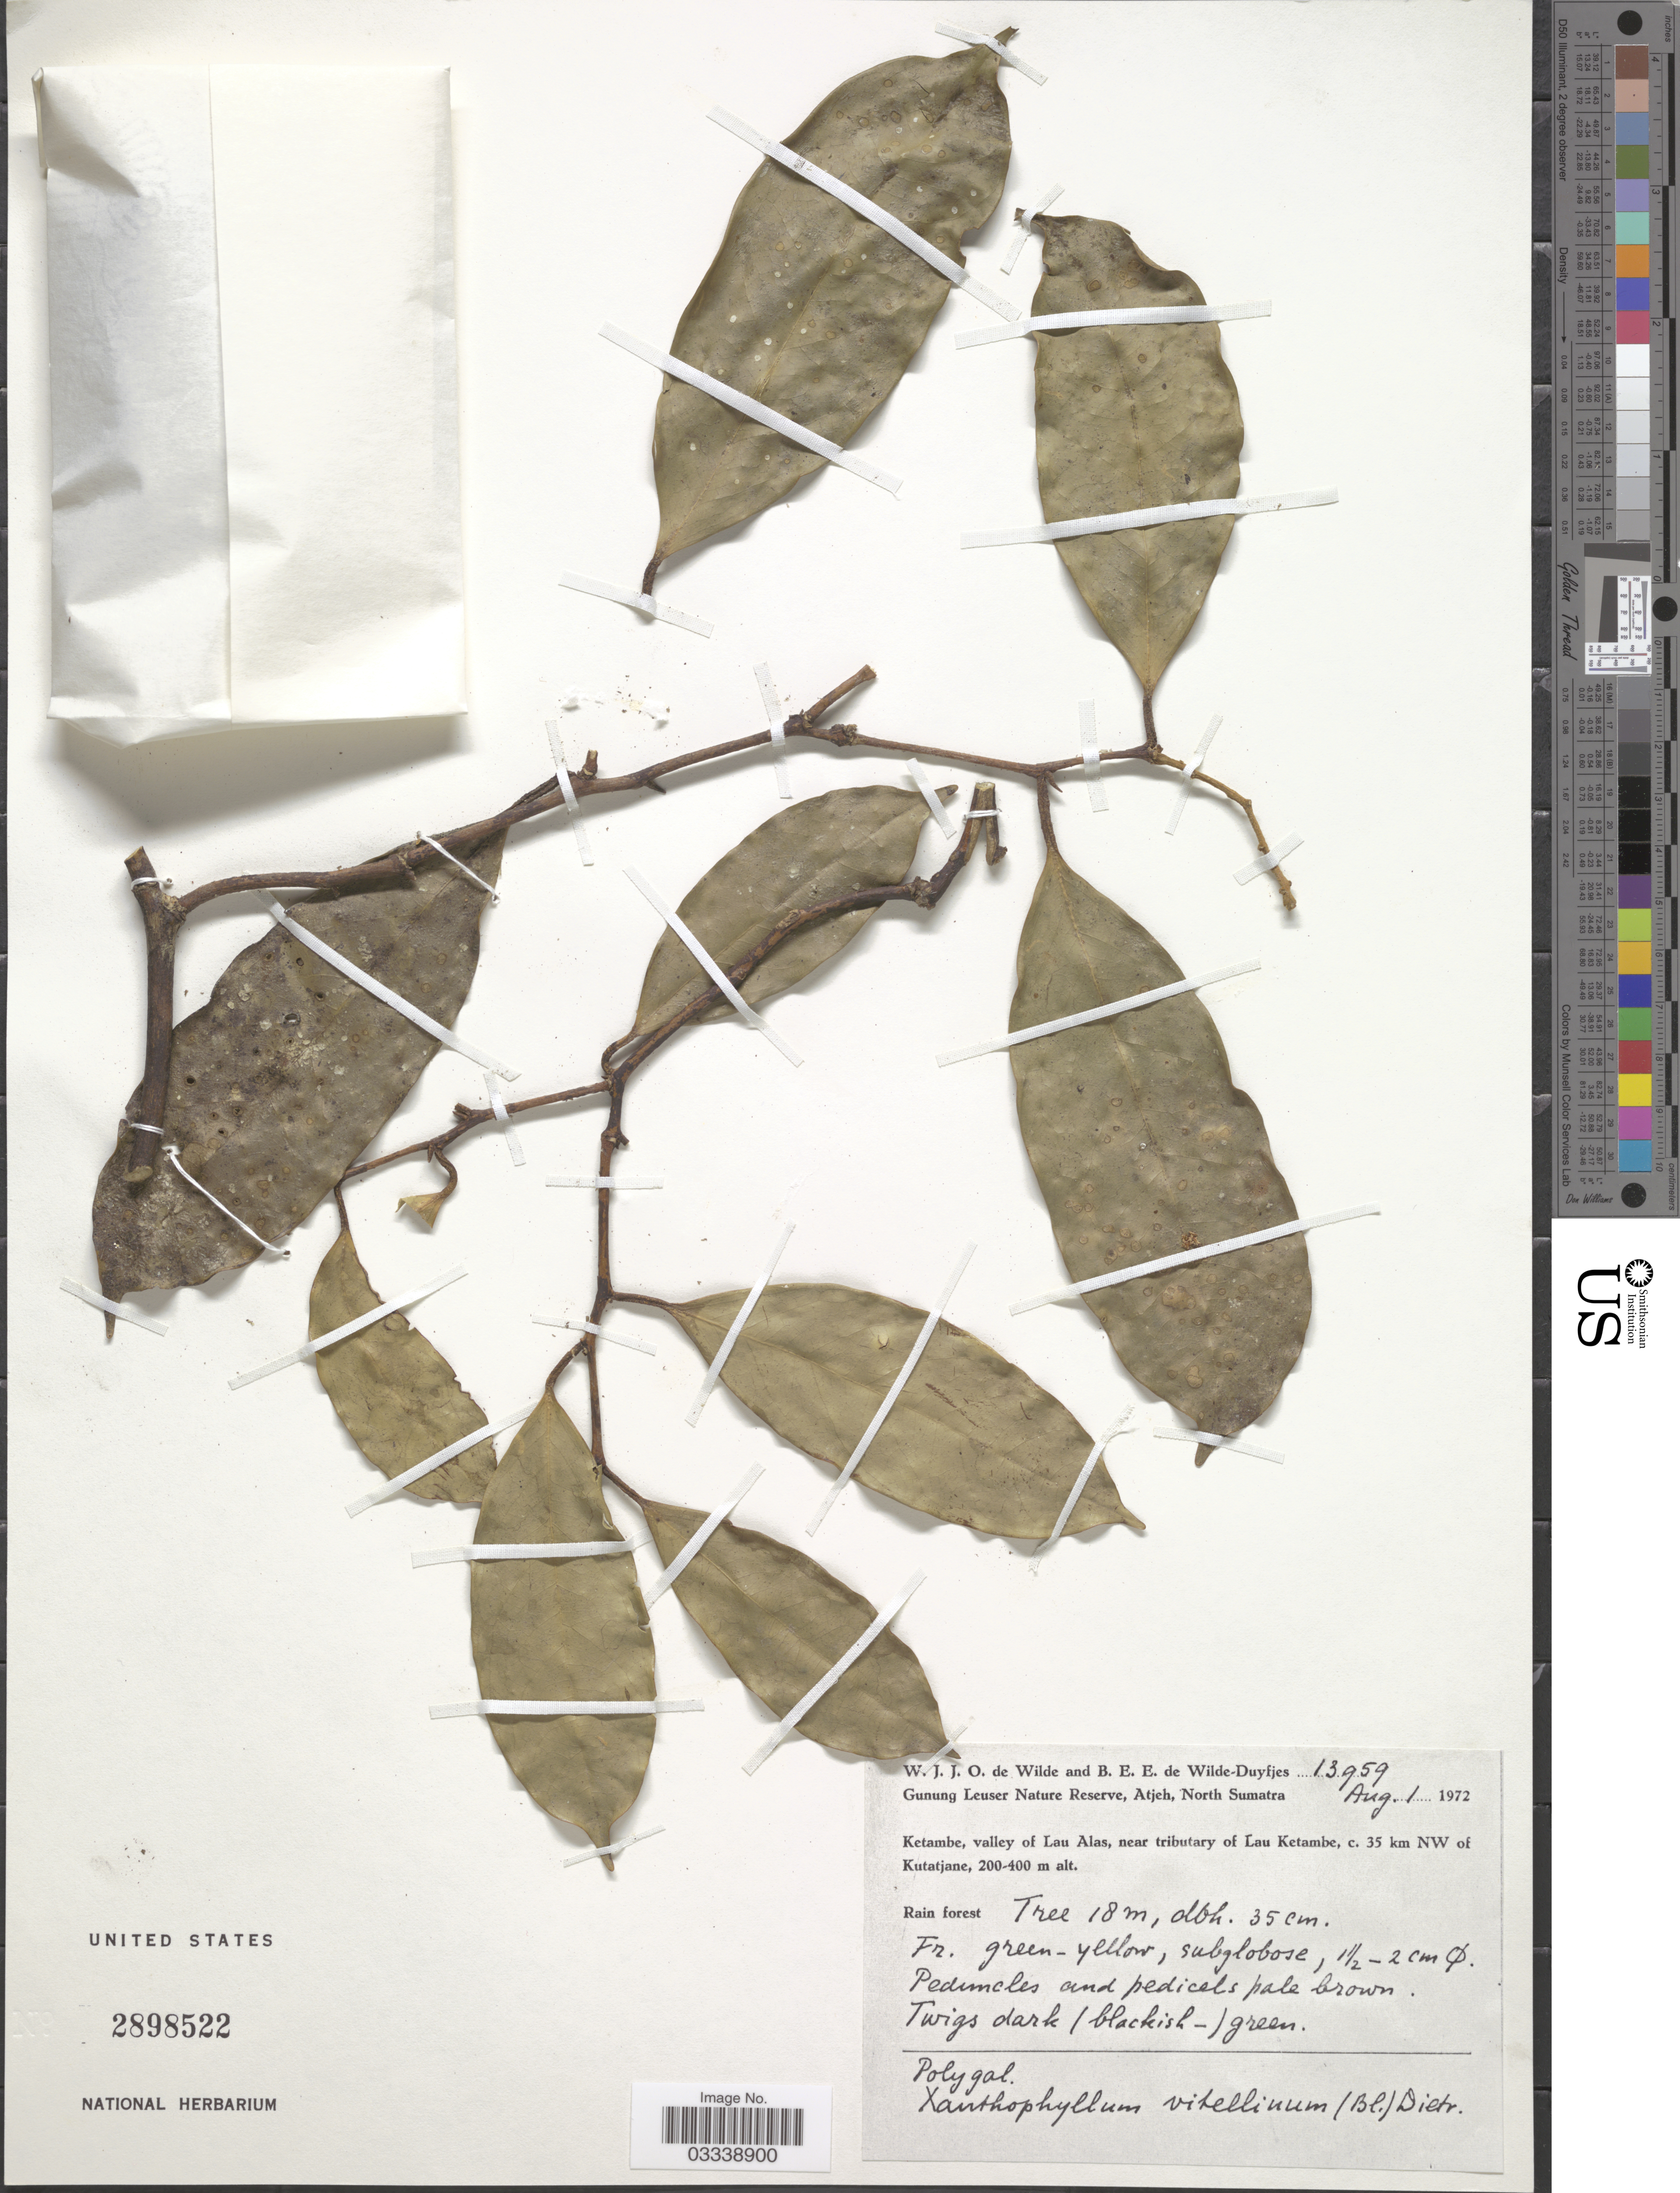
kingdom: Plantae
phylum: Tracheophyta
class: Magnoliopsida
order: Fabales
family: Polygalaceae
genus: Xanthophyllum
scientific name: Xanthophyllum vitellinum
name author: (Blume) D. Dietr.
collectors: W. J. de Wilde & B. E. de Wilde-Duyfjes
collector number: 13959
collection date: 1972-08-01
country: Indonesia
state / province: Sumatra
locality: Gunung Leuser Nature Reserve, Atjeh, North Sumatra. Ketambe, valley of Lau Alas, near tributary of Lau Ketambe, c. 35 km NW of Kutatjane.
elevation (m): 200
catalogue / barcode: US 2898522